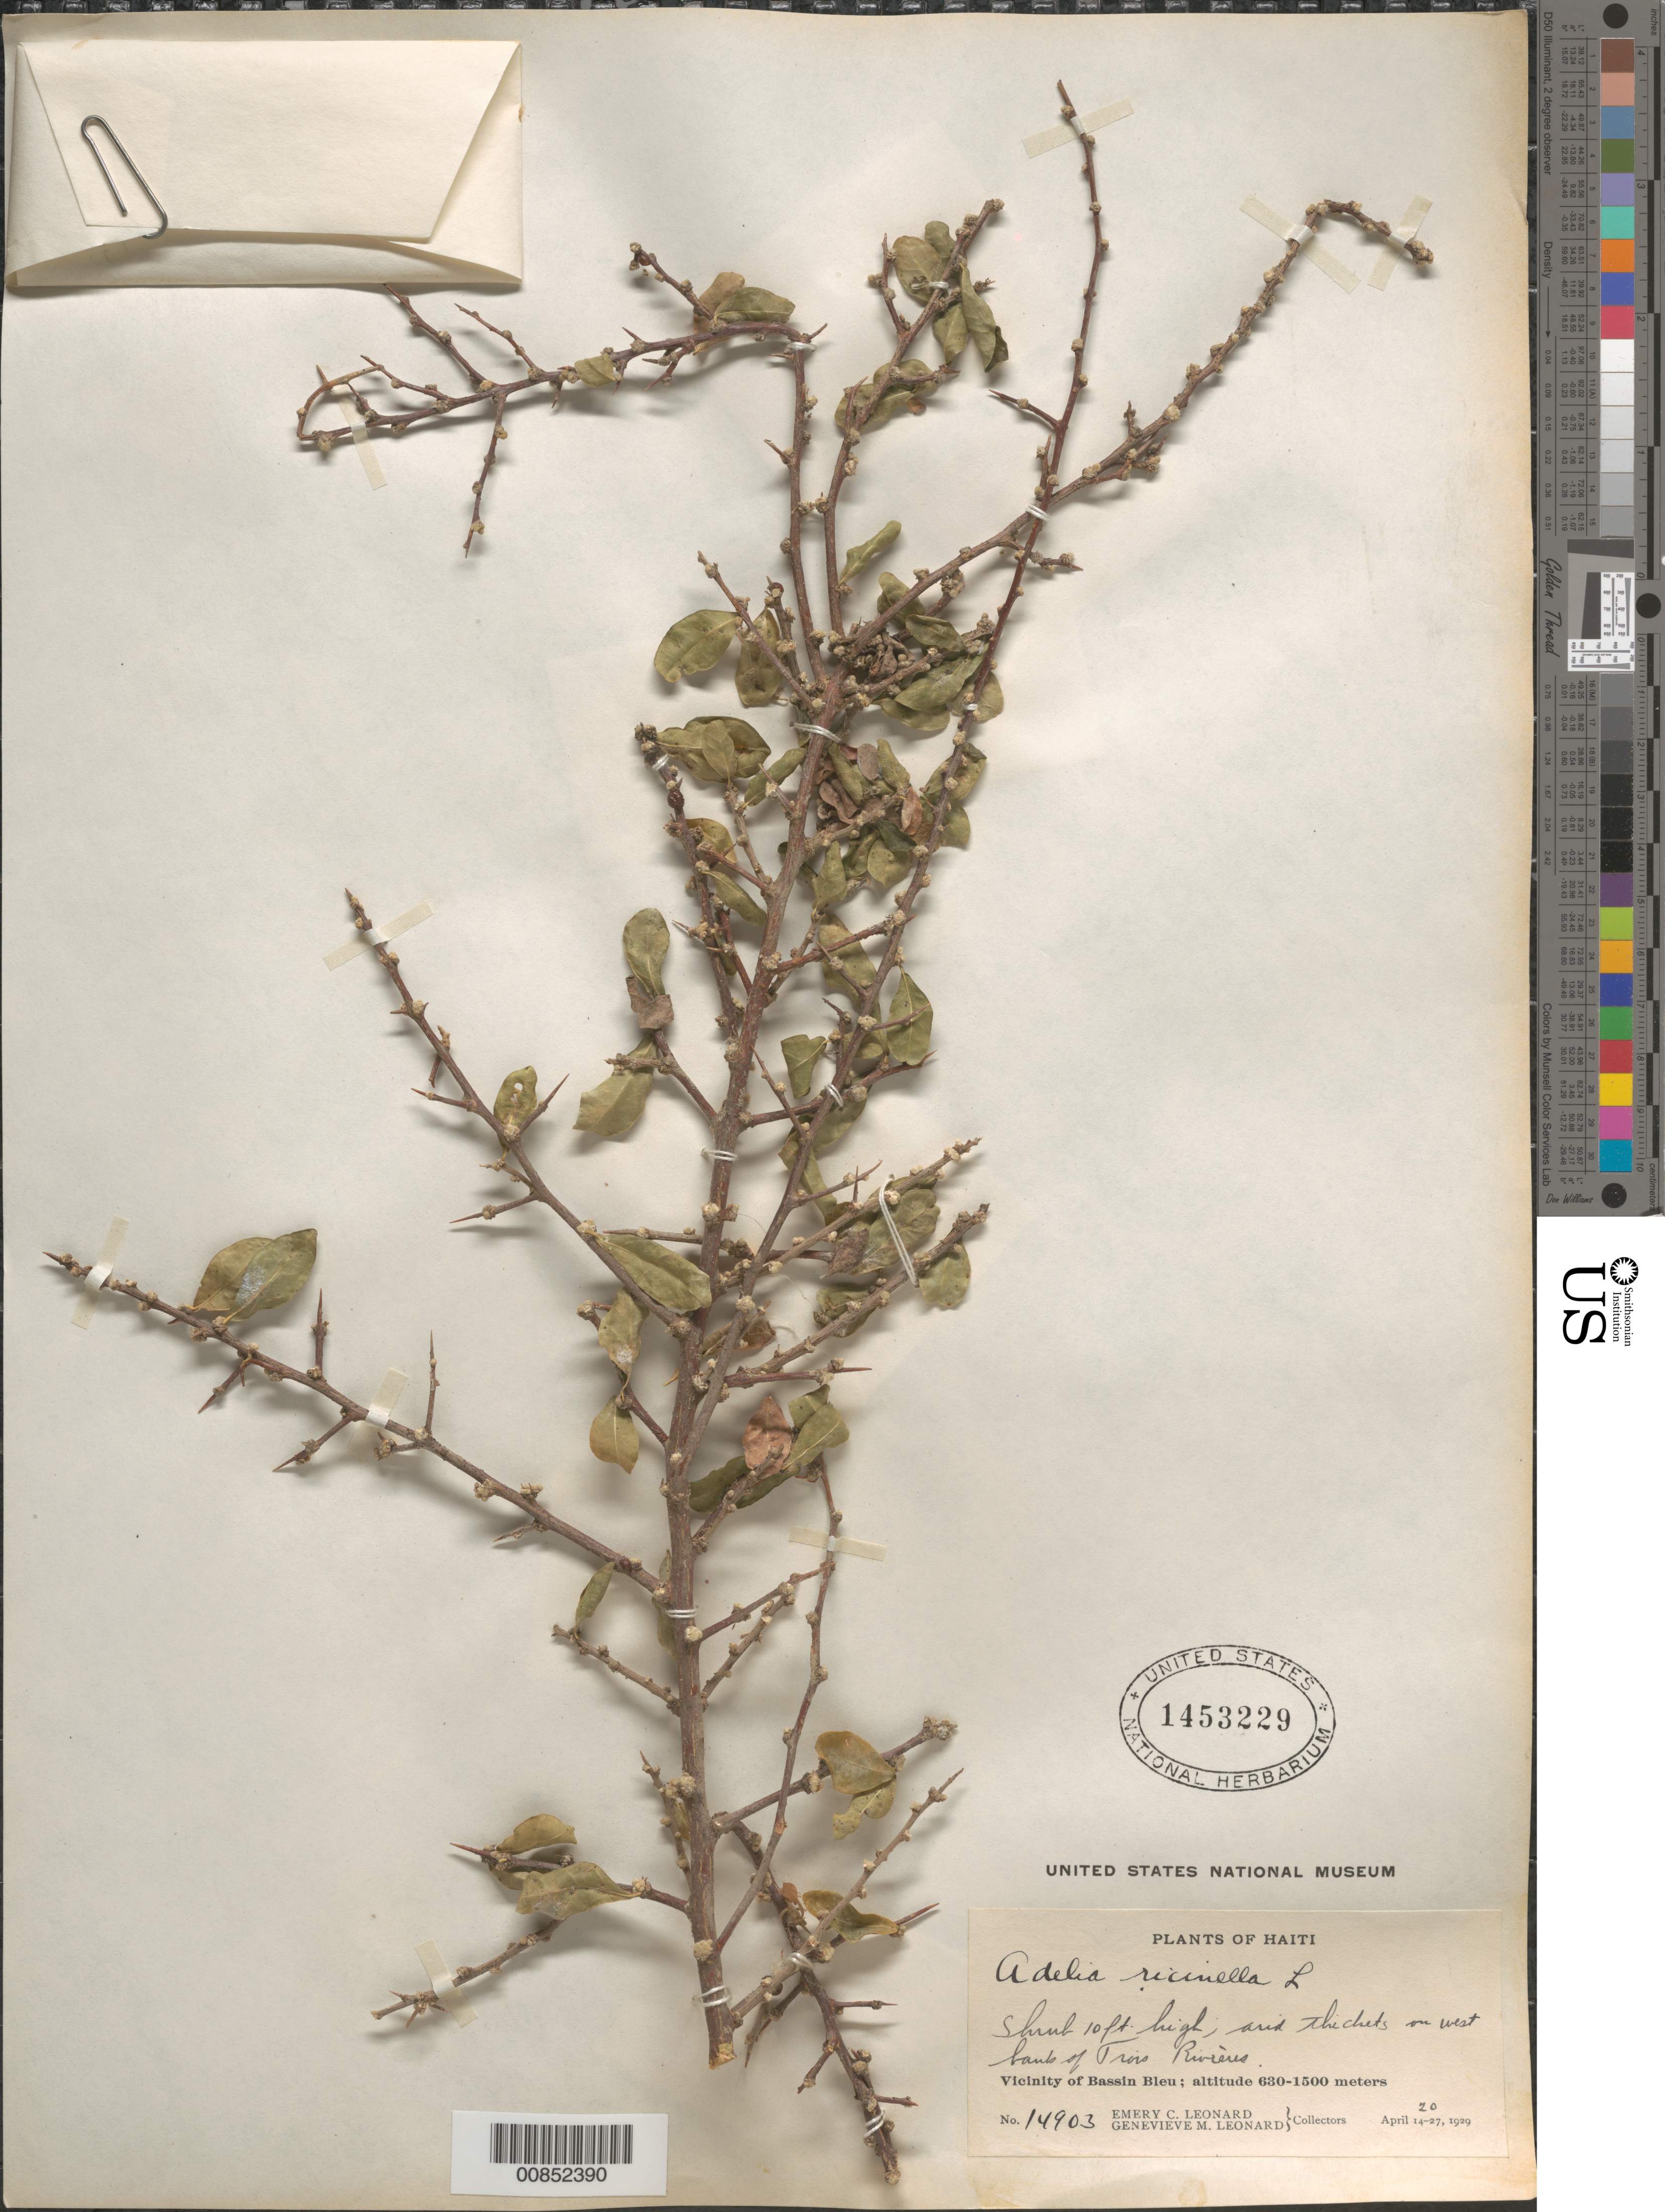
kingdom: Plantae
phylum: Tracheophyta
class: Magnoliopsida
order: Malpighiales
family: Euphorbiaceae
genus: Adelia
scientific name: Adelia ricinella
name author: L.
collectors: E. C. Leonard & G. M. Leonard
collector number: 14903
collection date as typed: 20 Apr 1929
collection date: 1929-04-20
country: Haiti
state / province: Nord-Ouest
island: Hispaniola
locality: Vicinity of Bassin Bleu, west bank of Trois Rivières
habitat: Arid thickets on river banks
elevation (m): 630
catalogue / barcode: US 1453229